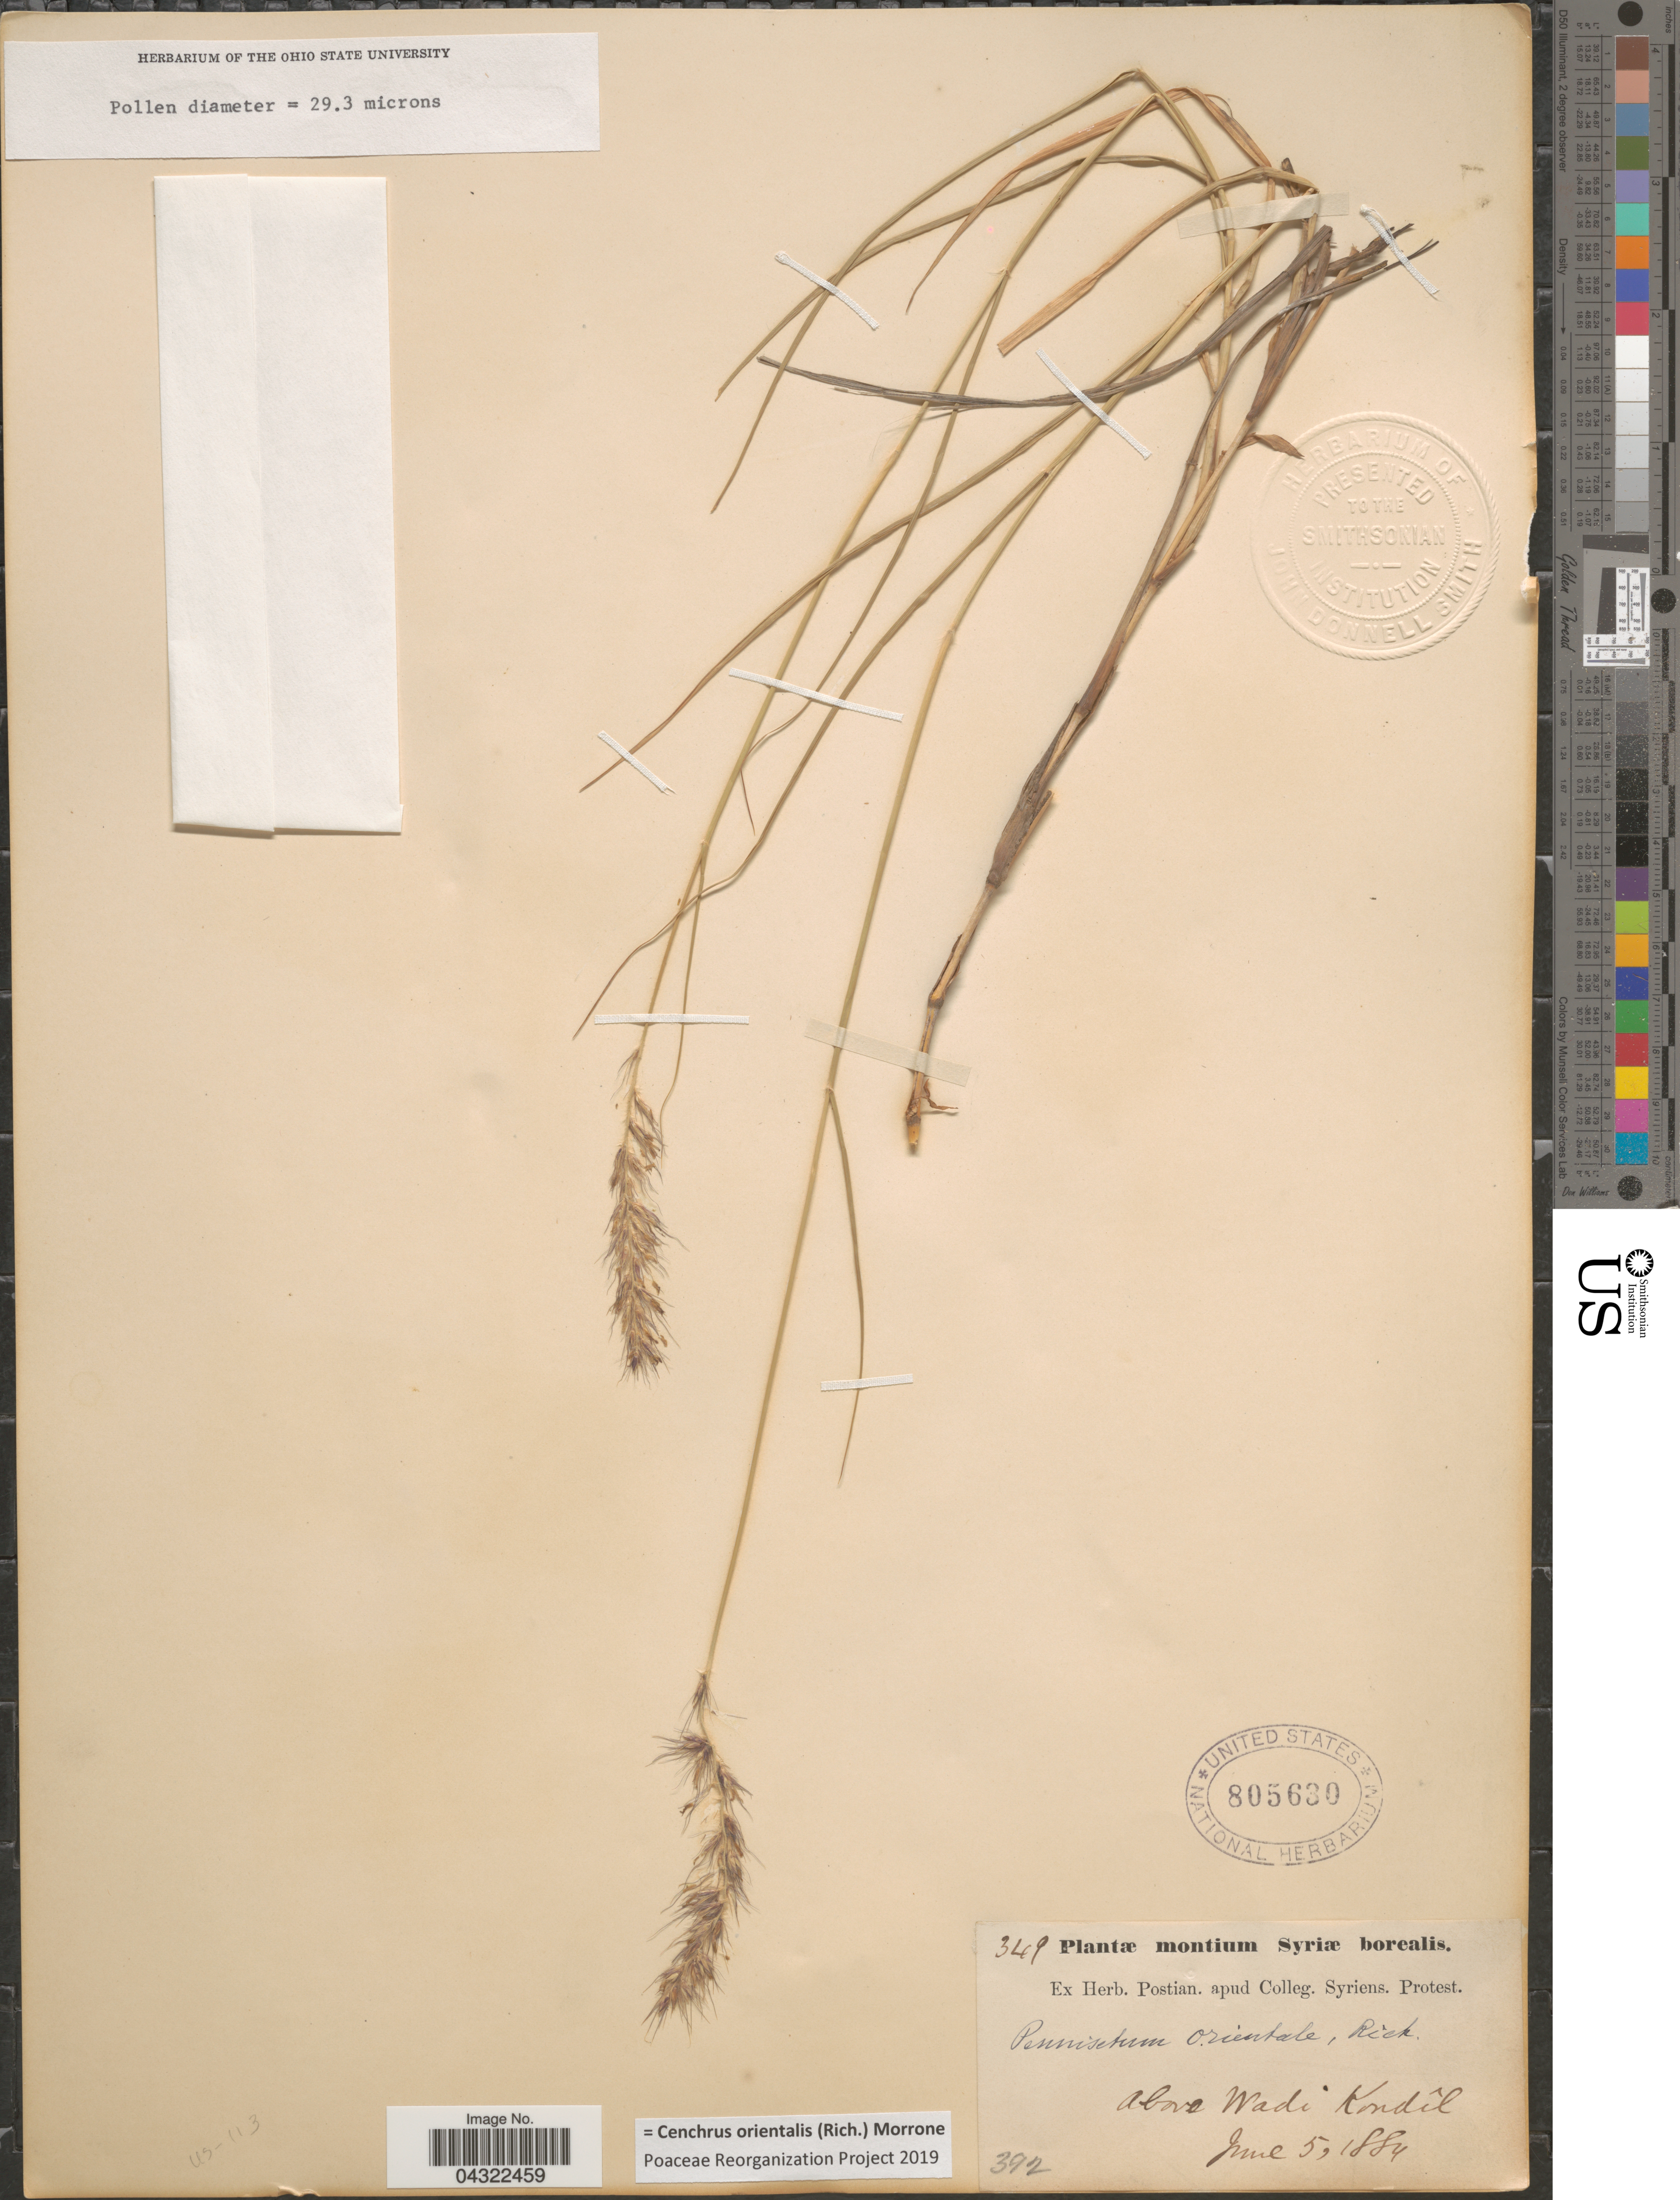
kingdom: Plantae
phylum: Tracheophyta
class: Liliopsida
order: Poales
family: Poaceae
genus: Cenchrus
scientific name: Cenchrus orientalis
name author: (Rich.) Morrone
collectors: ex herb. Postian. apud Colleg. Syriens. Protest. USE "Fannie P. A. Shepard" (10308853) AS PRIMARY COLLECTOR INSTEAD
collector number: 349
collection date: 1884-06-05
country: Syria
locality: Syriæ borealis. Above Wadi Kondîl.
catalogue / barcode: US 805630